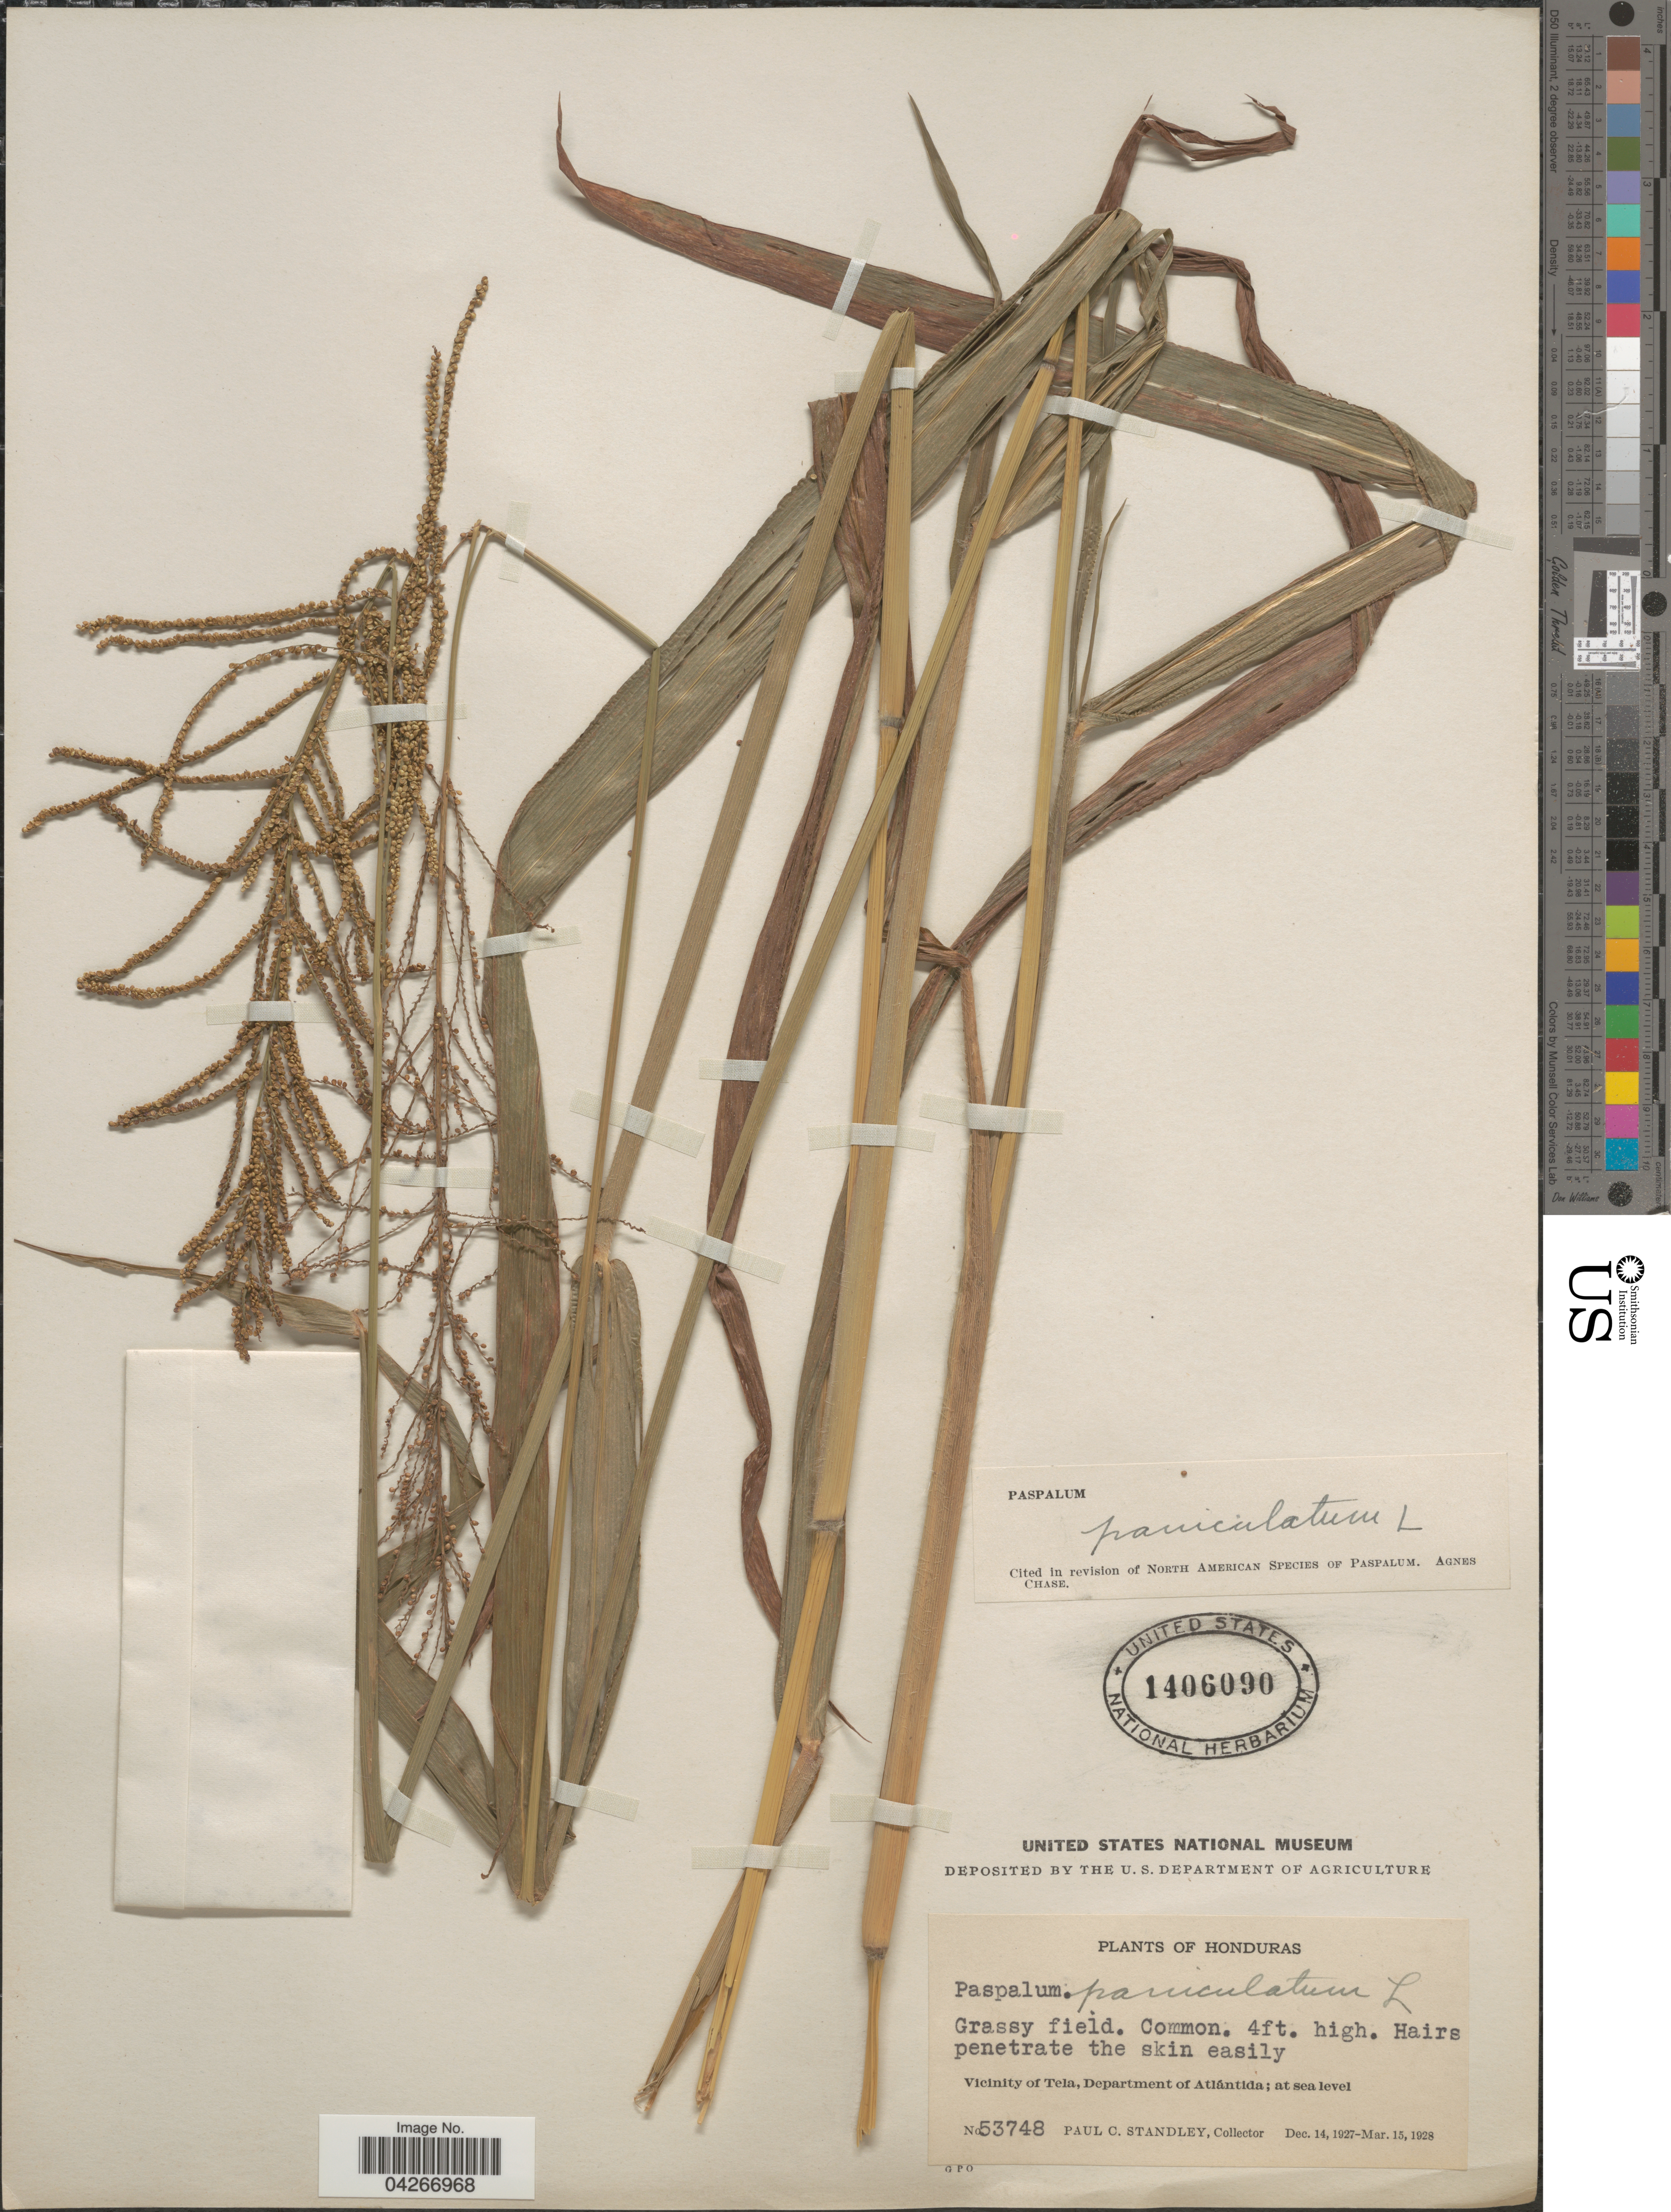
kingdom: Plantae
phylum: Tracheophyta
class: Liliopsida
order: Poales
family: Poaceae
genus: Paspalum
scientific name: Paspalum paniculatum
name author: L.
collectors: P. C. Standley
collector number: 53748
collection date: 1927-12-14/1928-03-15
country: Honduras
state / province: Atlantida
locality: Vicinity of Tela, Department of Atlántida.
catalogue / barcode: US 1406090